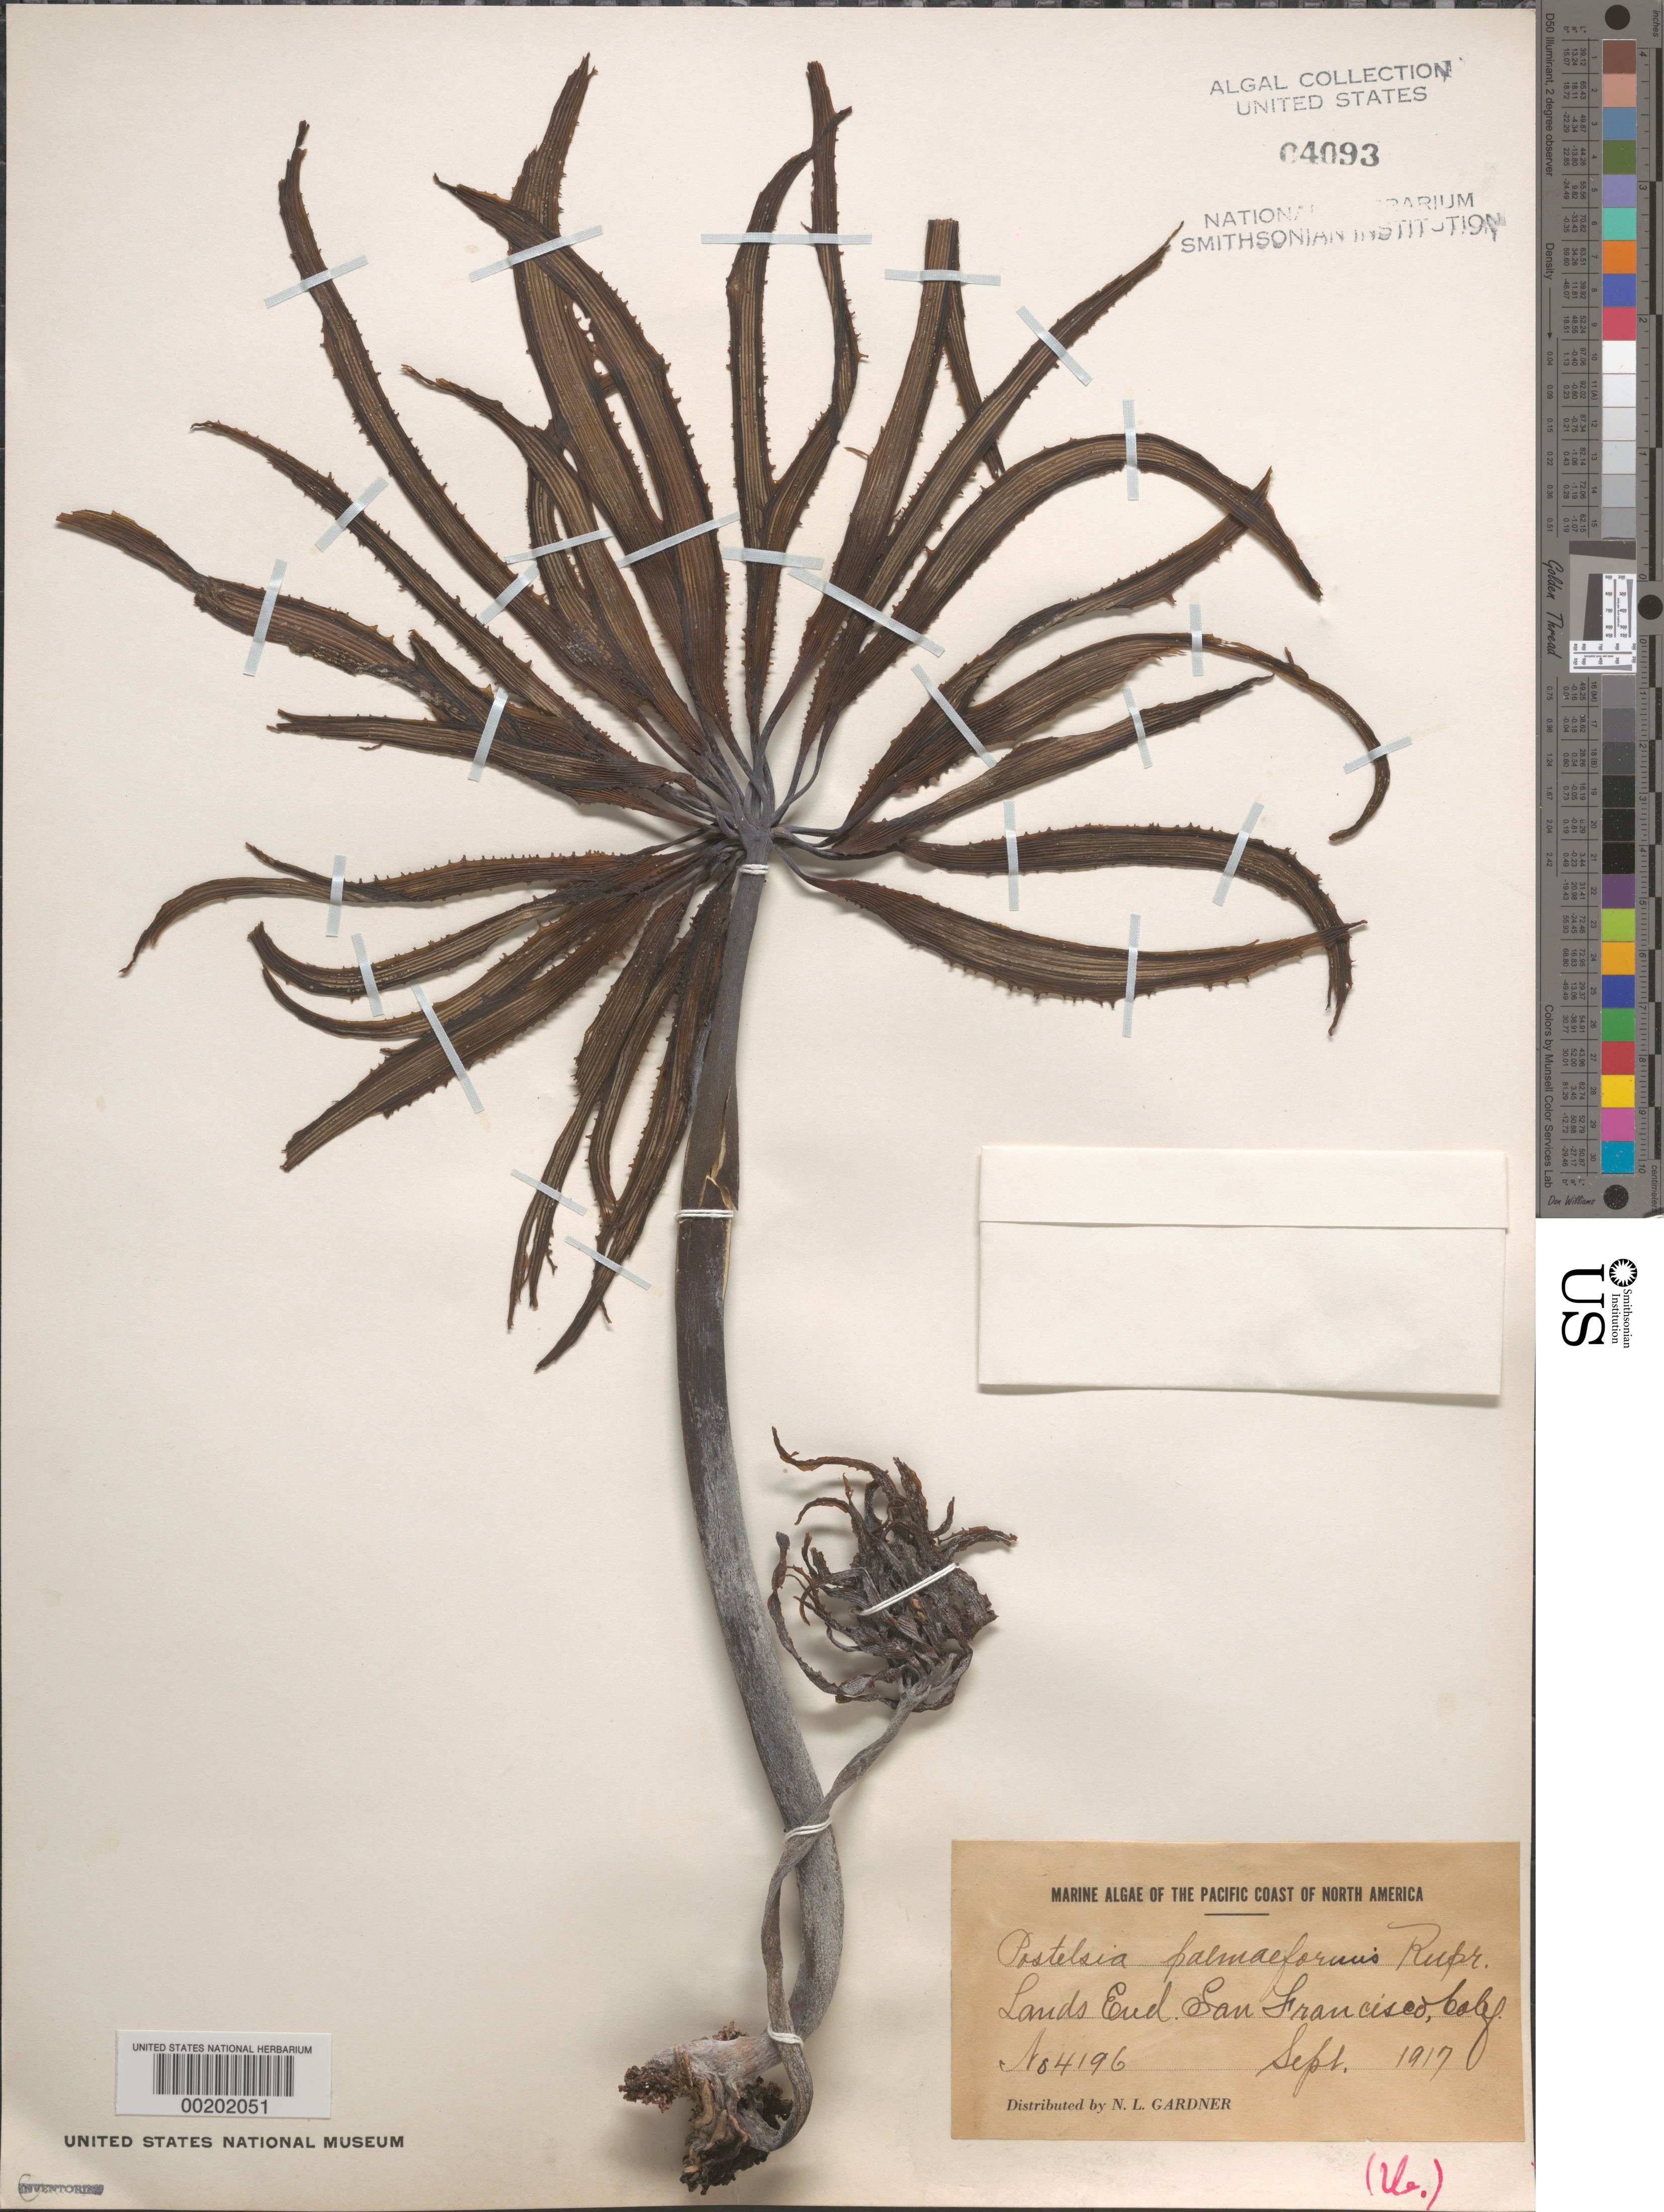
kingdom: Chromista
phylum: Ochrophyta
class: Phaeophyceae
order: Laminariales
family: Laminariaceae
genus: Postelsia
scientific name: Postelsia palmaeformis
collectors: N. Gardner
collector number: NLG 4196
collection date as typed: Sep 1917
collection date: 1917-09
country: United States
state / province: California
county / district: San Francisco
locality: San Francisco, Lands End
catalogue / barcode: US 4093